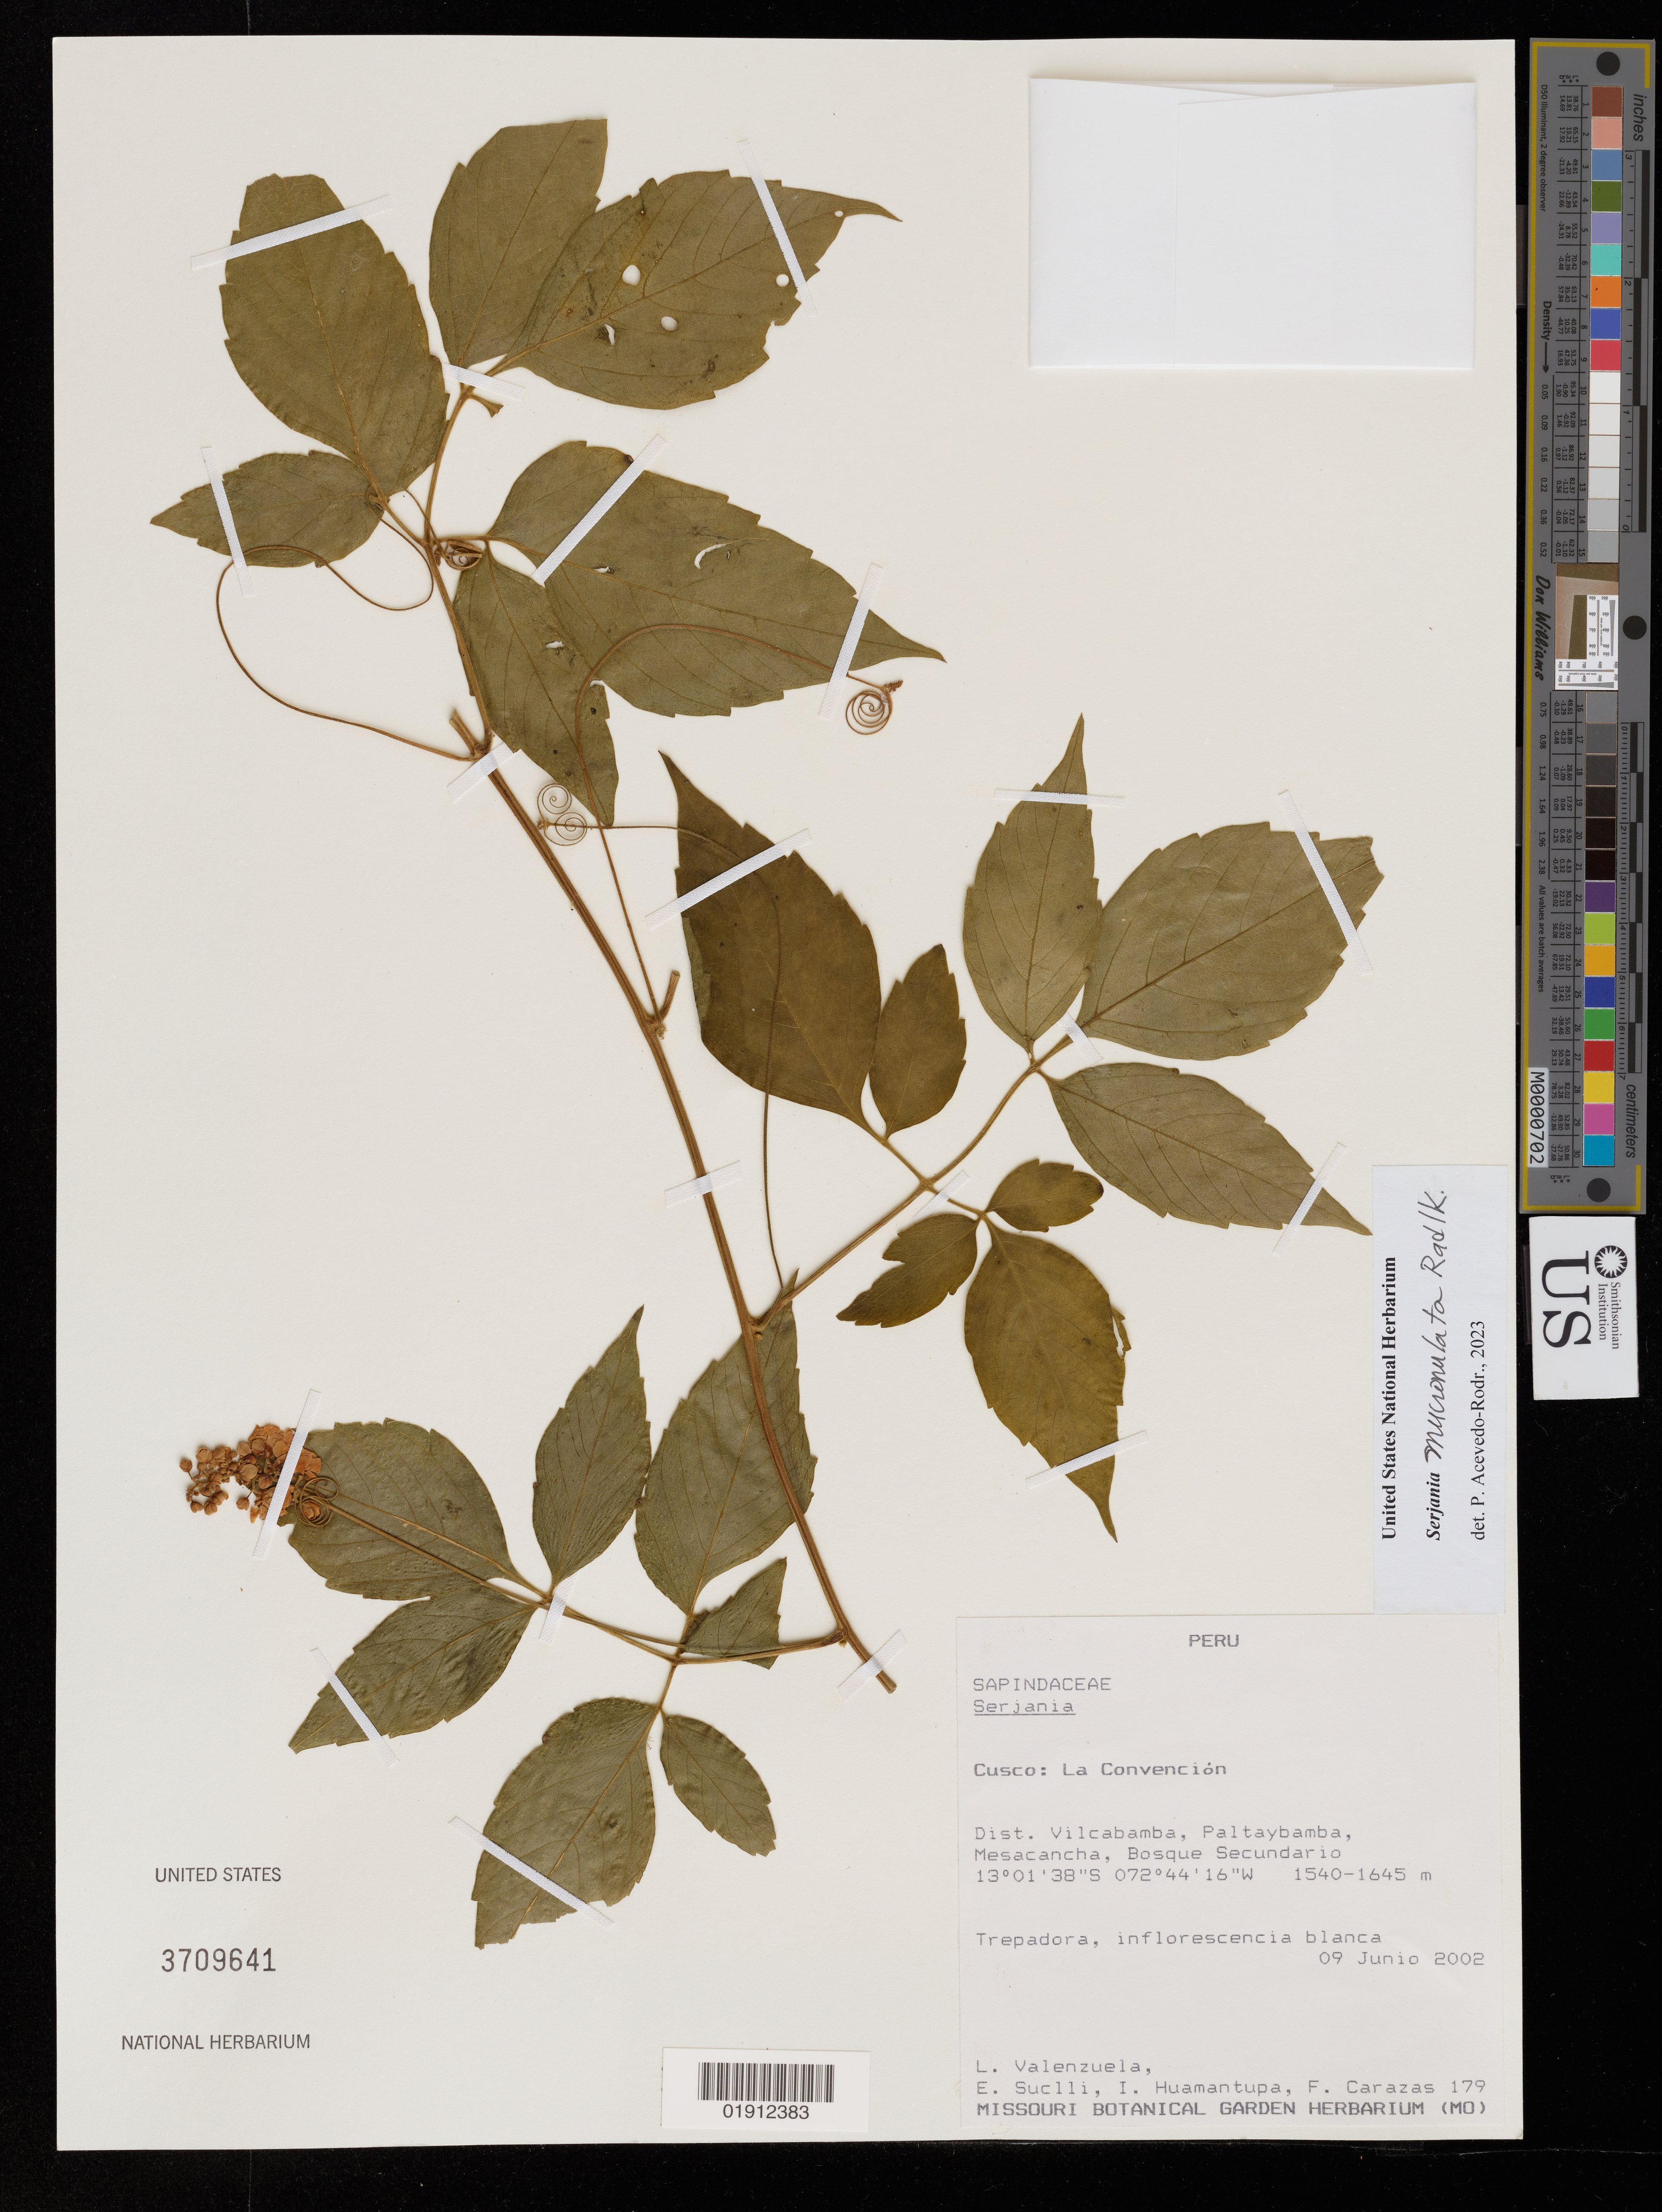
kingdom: Plantae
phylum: Tracheophyta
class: Magnoliopsida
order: Sapindales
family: Sapindaceae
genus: Serjania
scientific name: Serjania mucronulata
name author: Radlk.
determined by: Acevedo-Rodriguez, P., (US), Smithsonian Institution - National Museum of Natural History (UNITED STATES)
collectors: L. Valenzuela, E. Suclli, I. Huamantupa & F. Carazas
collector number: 179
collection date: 2002-06-09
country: Peru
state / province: Cusco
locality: La Convención.Dist. Vilcabamba, Paltaybamba, Mesacancha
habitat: Bosque secundario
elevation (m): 1540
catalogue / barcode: US 3709641